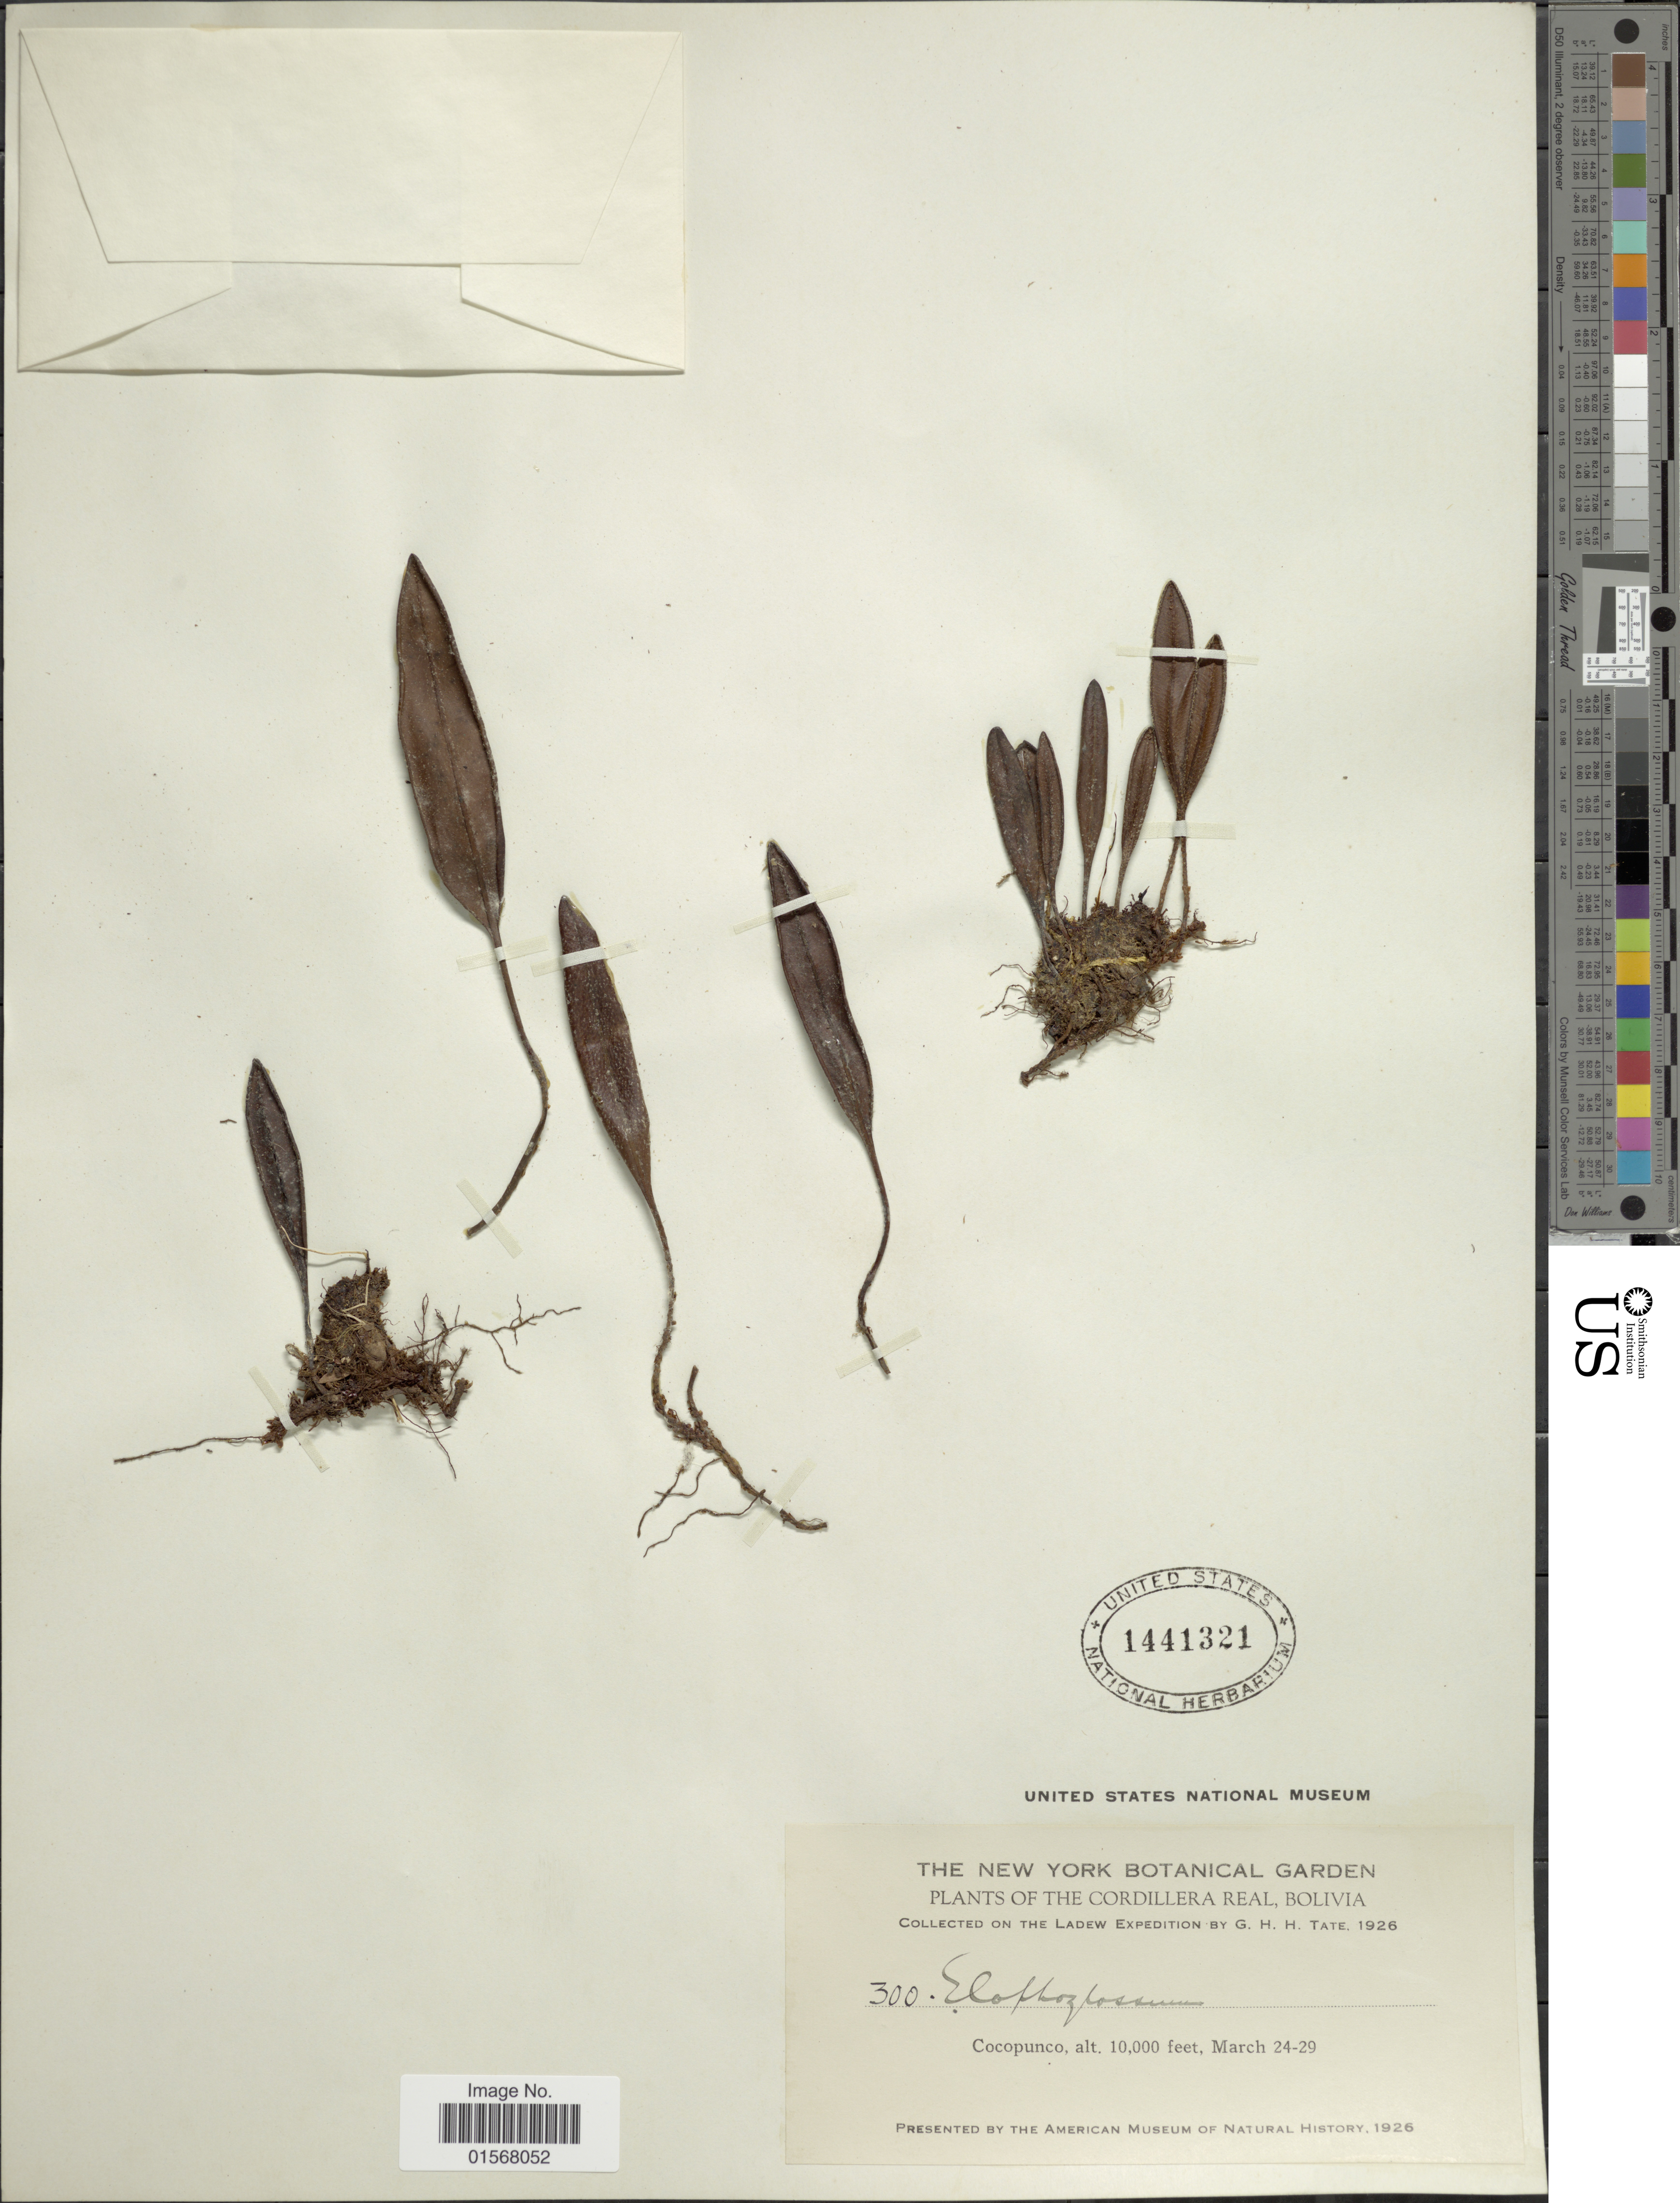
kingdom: Plantae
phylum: Tracheophyta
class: Polypodiopsida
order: Polypodiales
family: Dryopteridaceae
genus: Elaphoglossum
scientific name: Elaphoglossum sp.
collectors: G. Tate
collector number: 300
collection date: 1926-03-24/1926-03-29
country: Bolivia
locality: The Cordillera Real, Bolivia, Cocopunco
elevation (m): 3048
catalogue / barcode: US 1441321